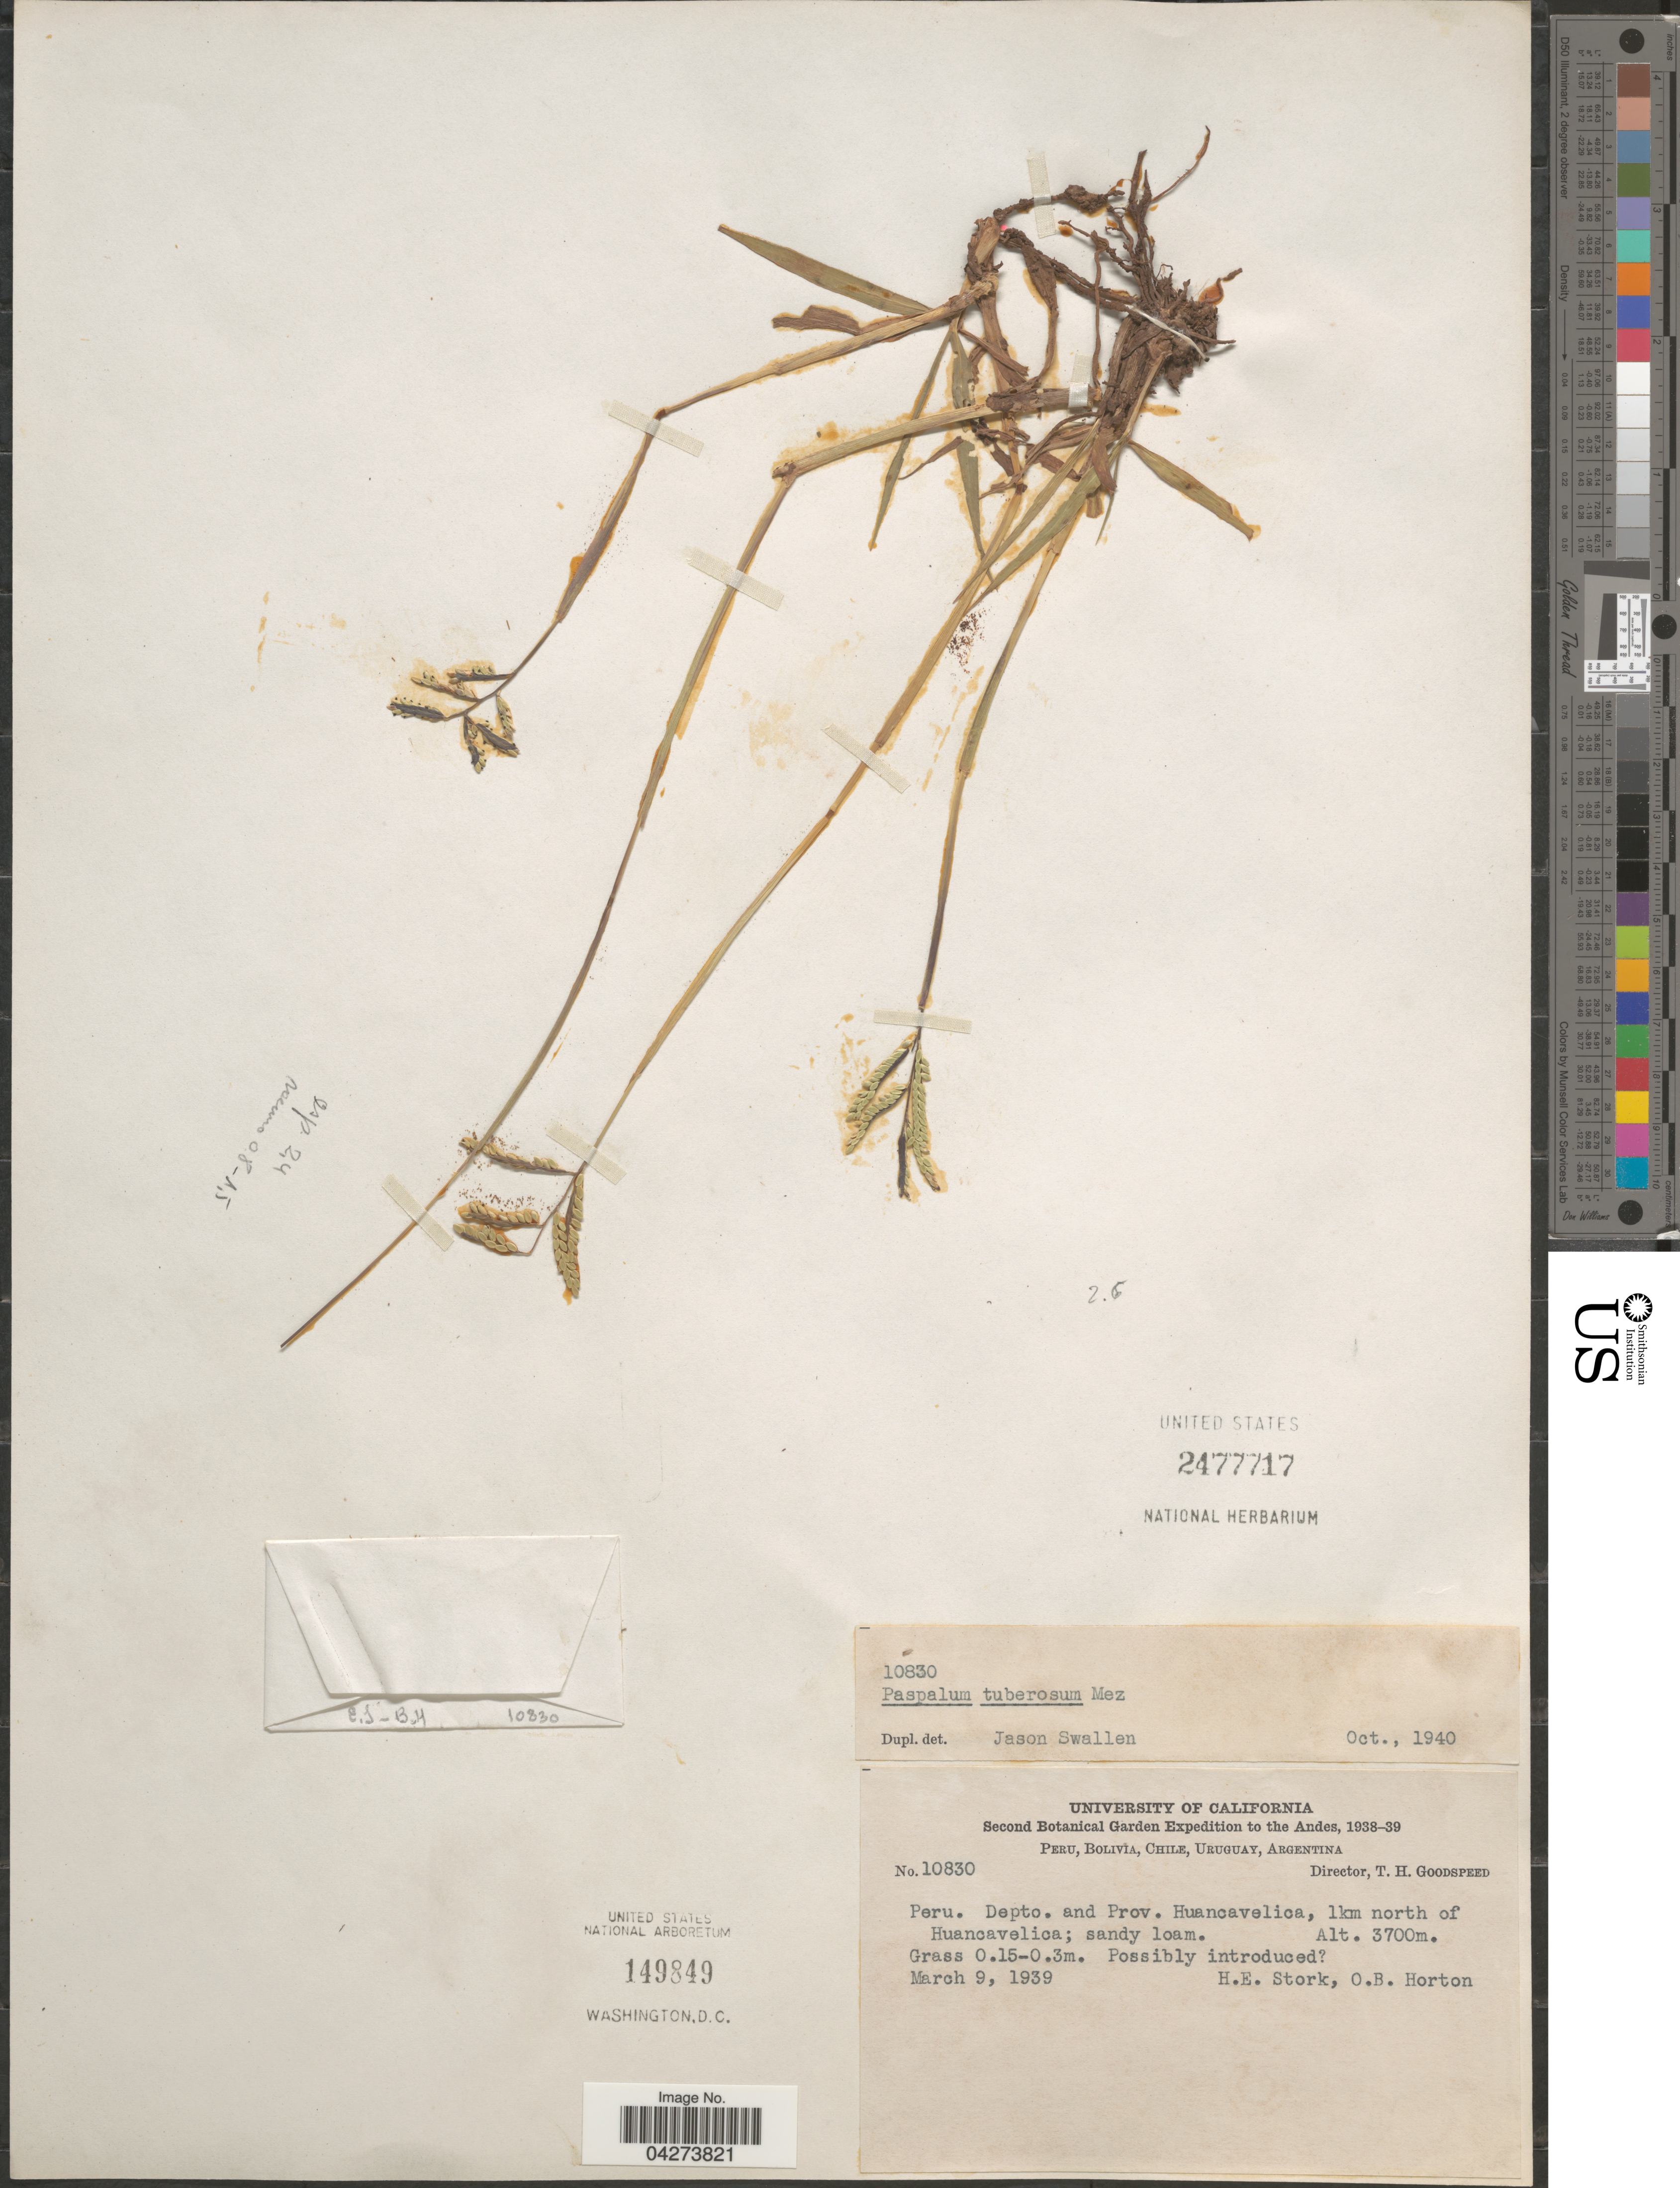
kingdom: Plantae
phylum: Tracheophyta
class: Liliopsida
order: Poales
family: Poaceae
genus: Paspalum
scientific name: Paspalum pilgerianum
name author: Chase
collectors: H. E. Stork & O. B. Horton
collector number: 10830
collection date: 1939-03-09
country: Peru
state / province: Huancavelica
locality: Depto. and Prov. Huancavelica, 1km north of Huancavelica.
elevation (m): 3700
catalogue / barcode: US 2477717